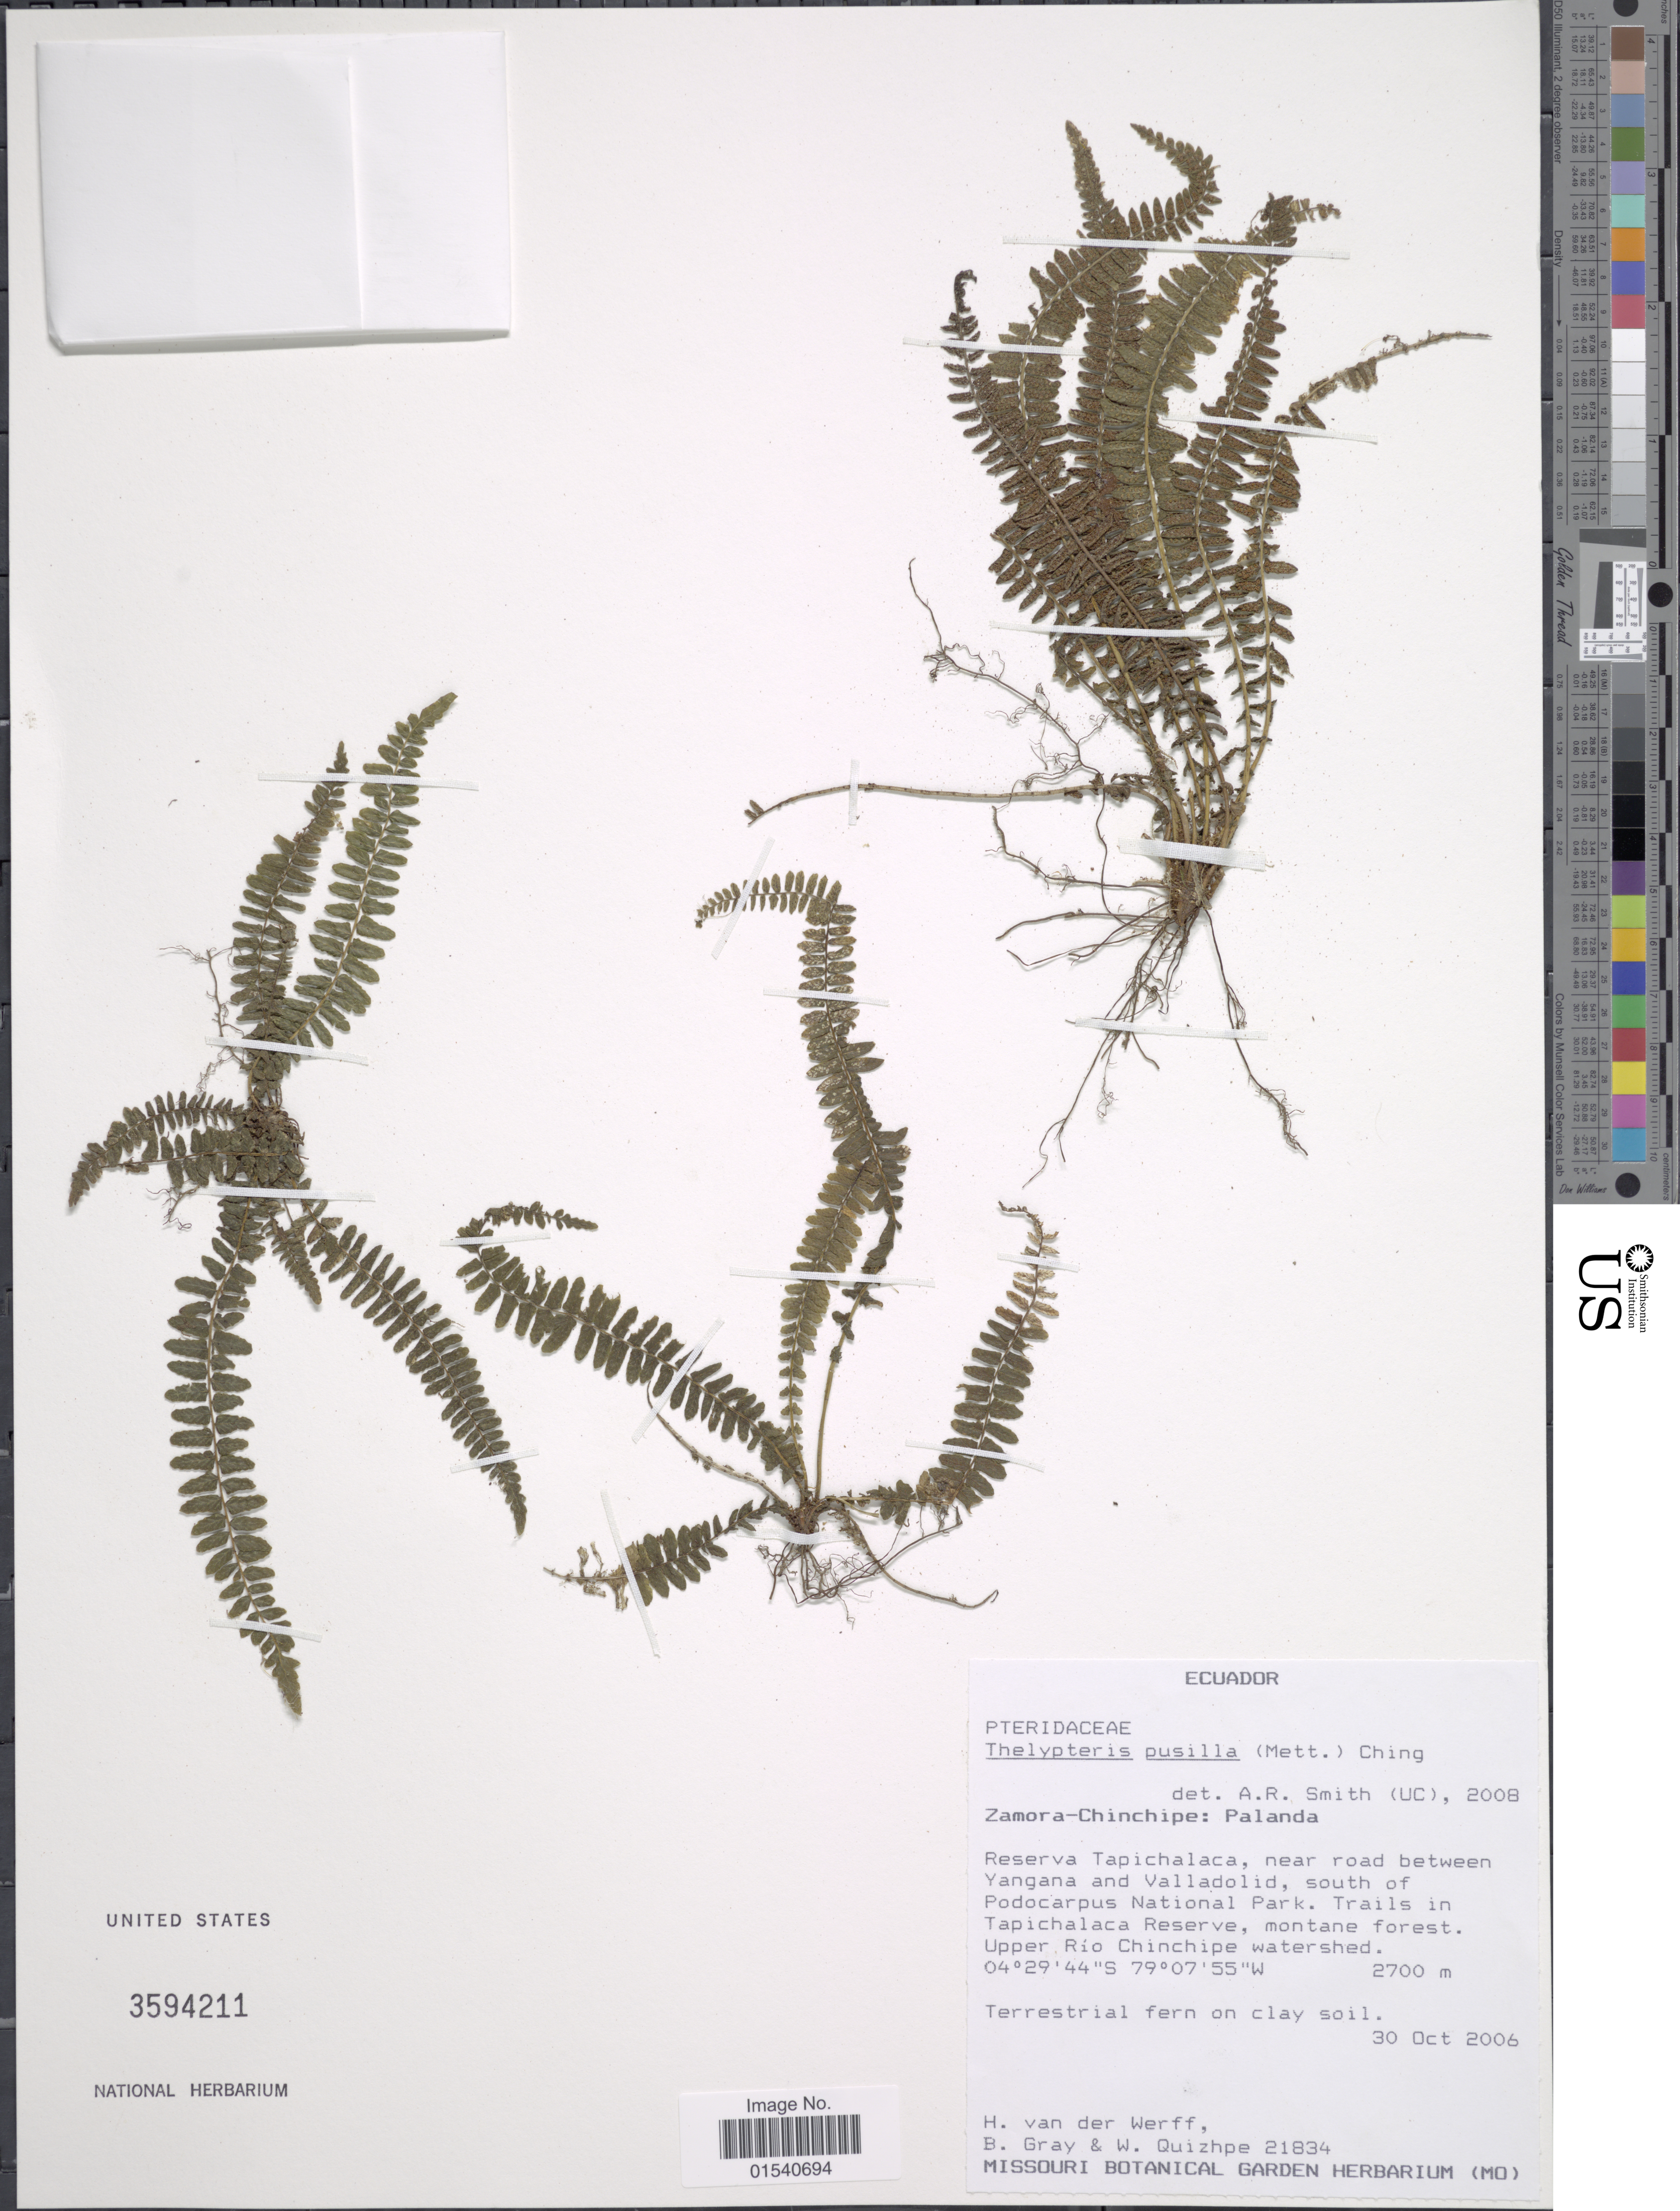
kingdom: Plantae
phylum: Tracheophyta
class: Polypodiopsida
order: Polypodiales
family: Thelypteridaceae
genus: Amauropelta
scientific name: Amauropelta pusilla (Mett.) comb. nov., ined 2015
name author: (Mett.)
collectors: H. van der Werff, B. Gray & W. Quizhpe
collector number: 21834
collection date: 2006-10-30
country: Ecuador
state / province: Zamora-Chinchipe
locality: Palanda, Reserva Tapichalaca, near road between Yangana and Valladolid, south of Podocarpus National Park. Trails in Tapicahalaca Reserve, montane forest. Upper Rio Chinchipe watershed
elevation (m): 2700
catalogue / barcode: US 3594211